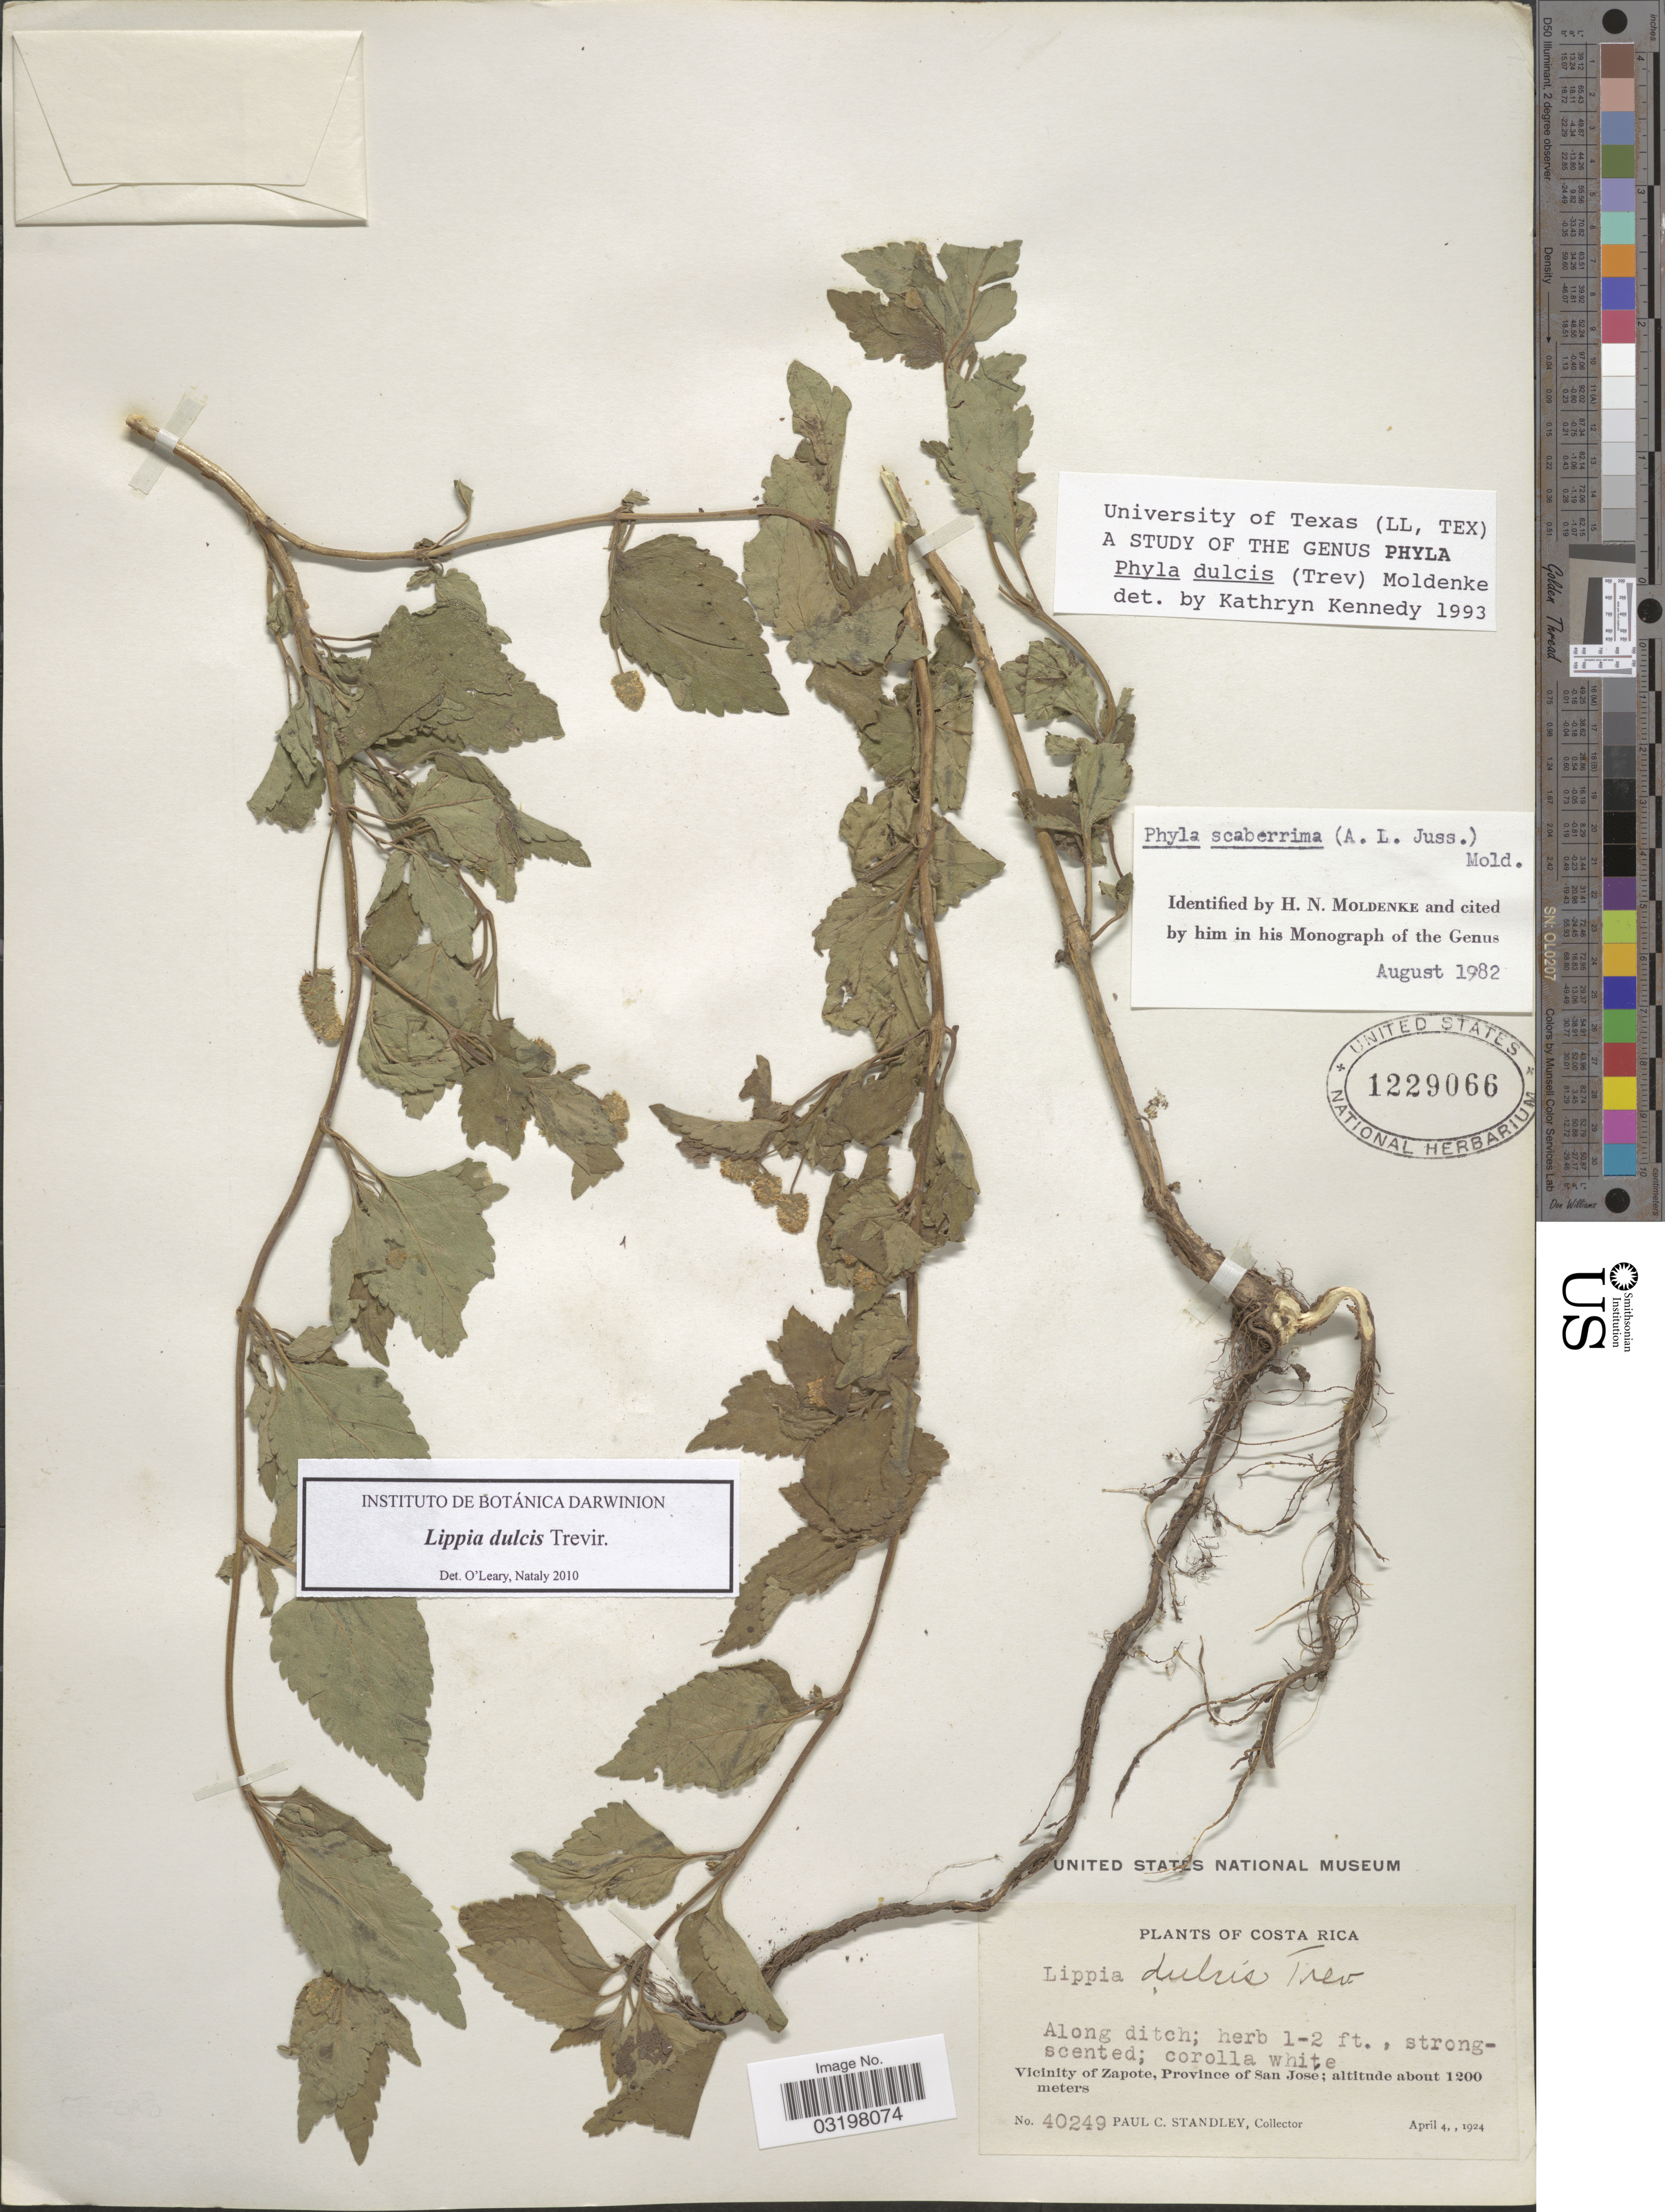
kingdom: Plantae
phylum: Tracheophyta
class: Magnoliopsida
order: Lamiales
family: Verbenaceae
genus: Lippia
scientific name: Lippia dulcis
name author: Trevis.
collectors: P. C. Standley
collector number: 40249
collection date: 1924-04-04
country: Costa Rica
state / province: San José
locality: Vicinity of Zapote.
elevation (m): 1200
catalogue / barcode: US 1229066